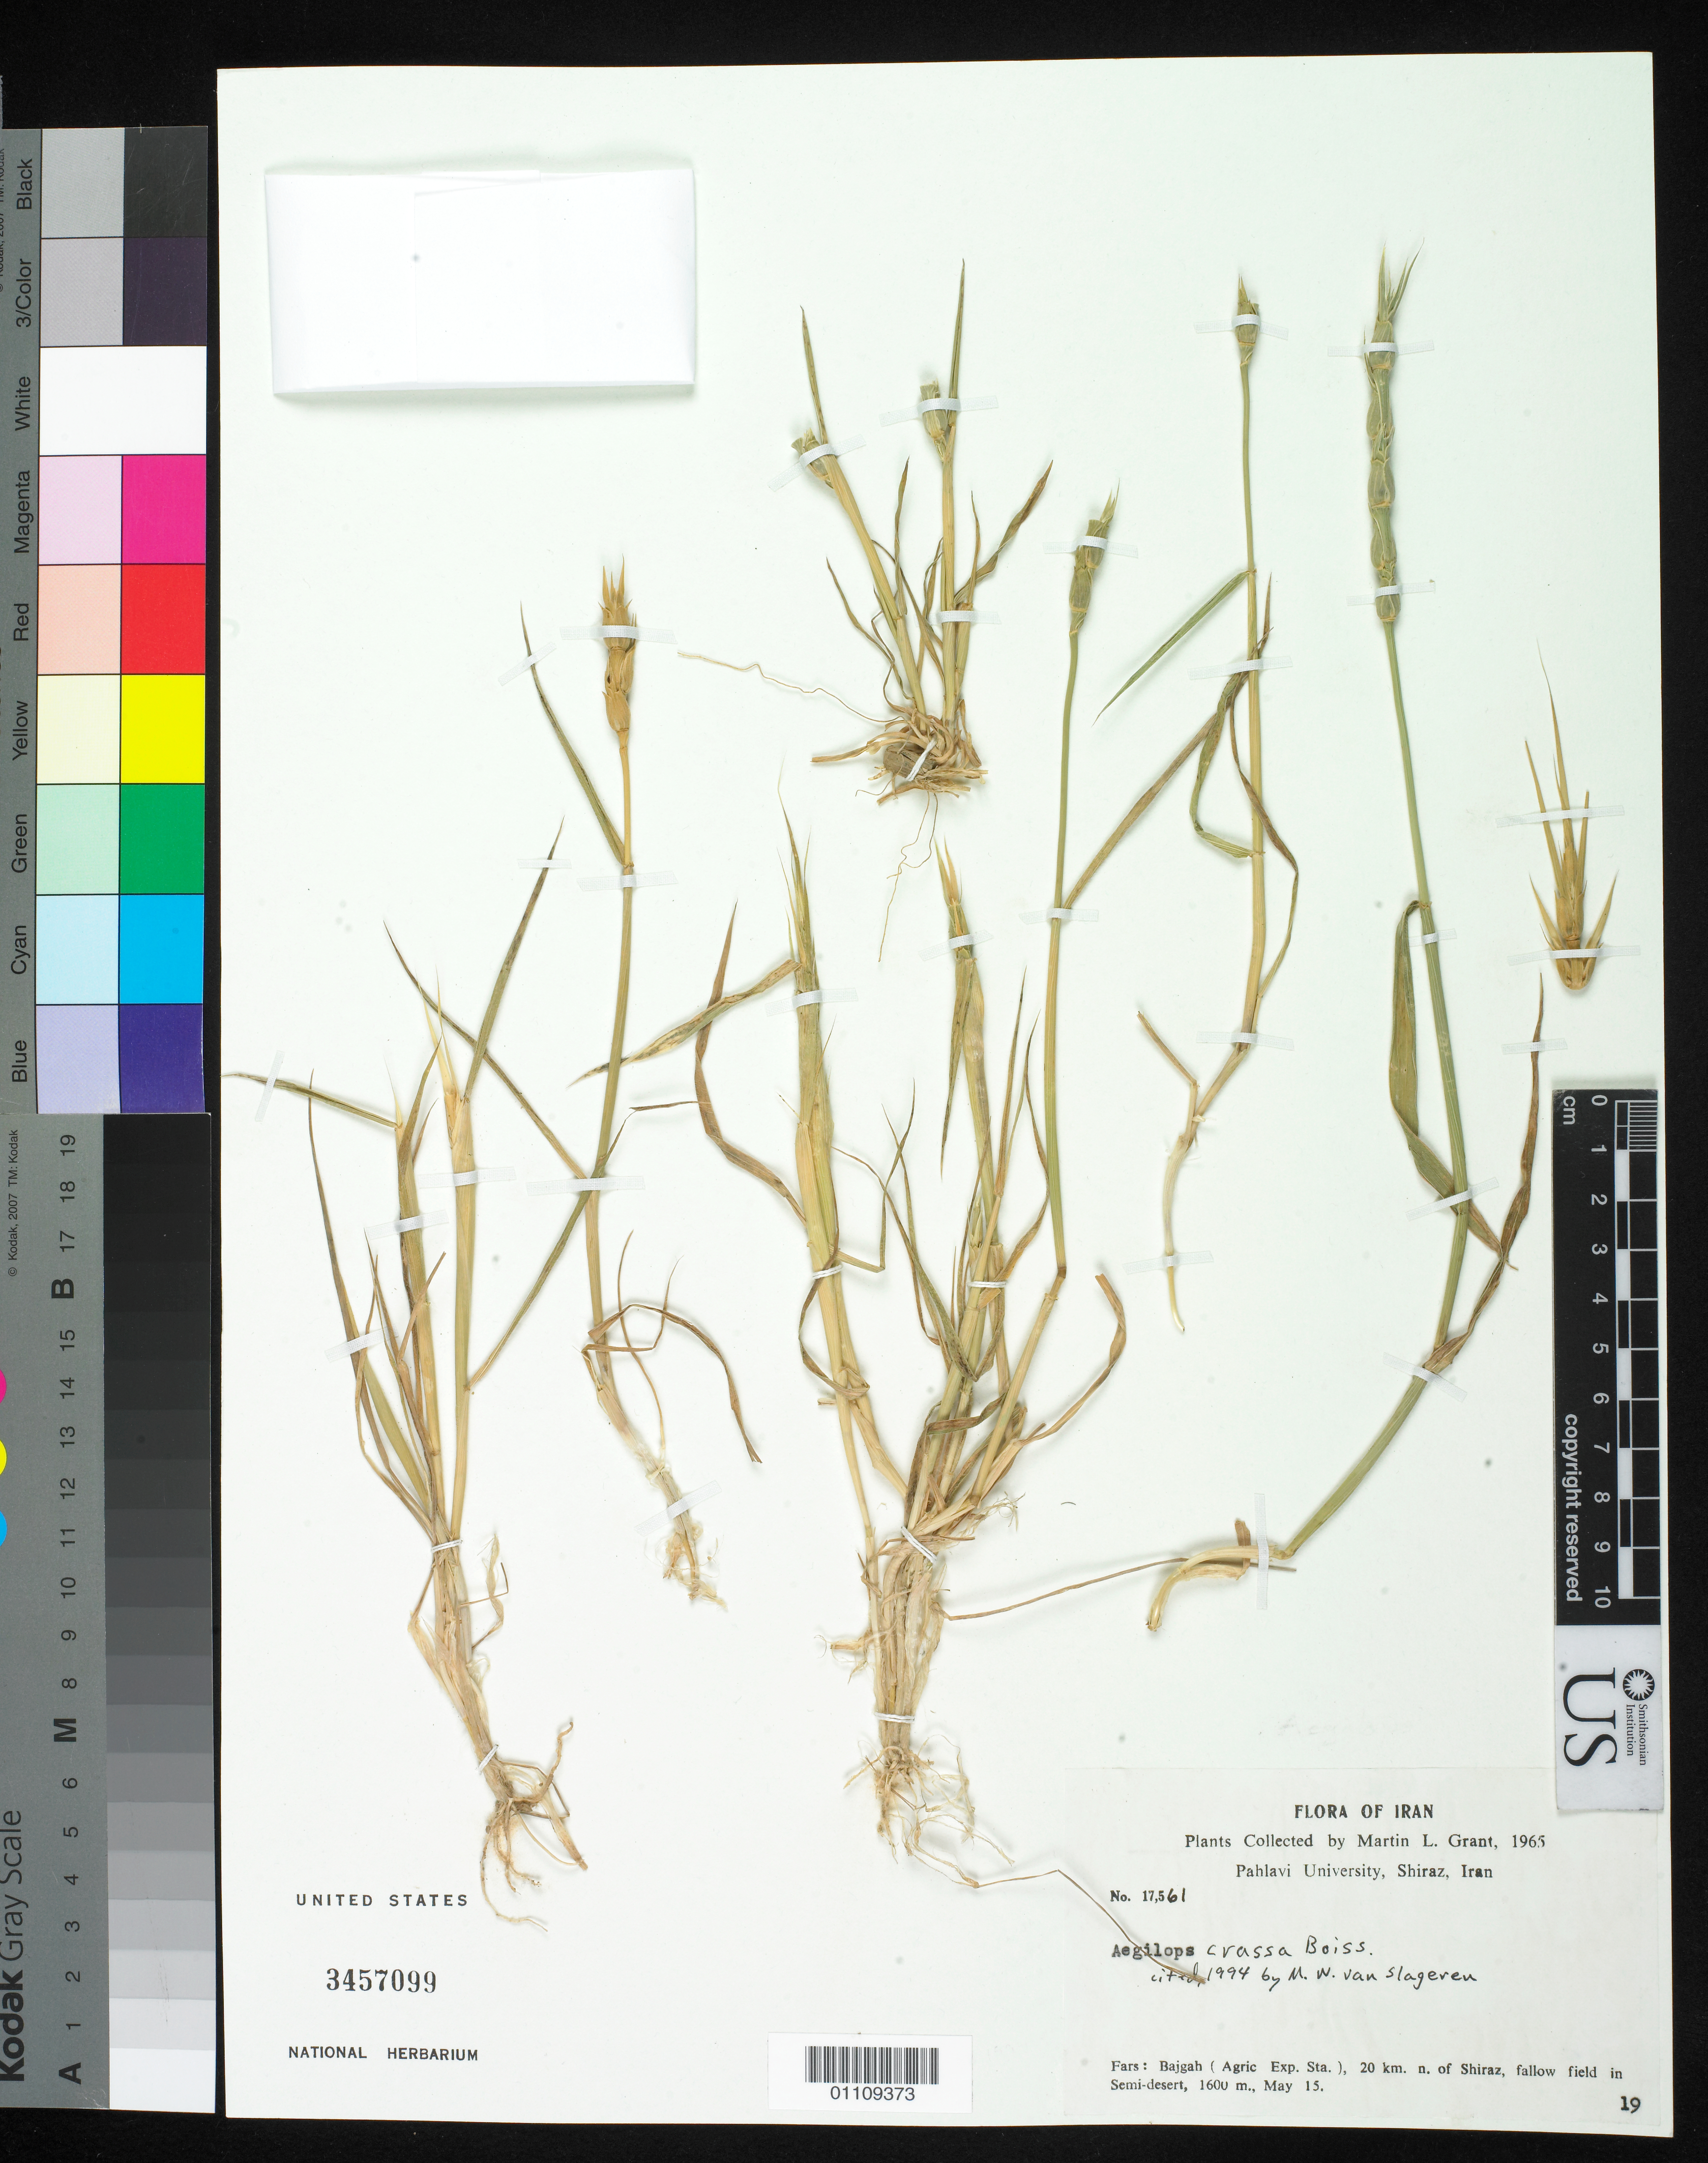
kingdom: Plantae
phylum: Tracheophyta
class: Liliopsida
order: Poales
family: Poaceae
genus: Aegilops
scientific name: Aegilops crassa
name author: Boiss.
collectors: M. L. Grant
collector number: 17561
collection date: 1965-05-15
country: Iran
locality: Bajgah (Agric Exp. Sta.), 20 km. N. of Shiraz.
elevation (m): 1600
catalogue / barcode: US 3457099